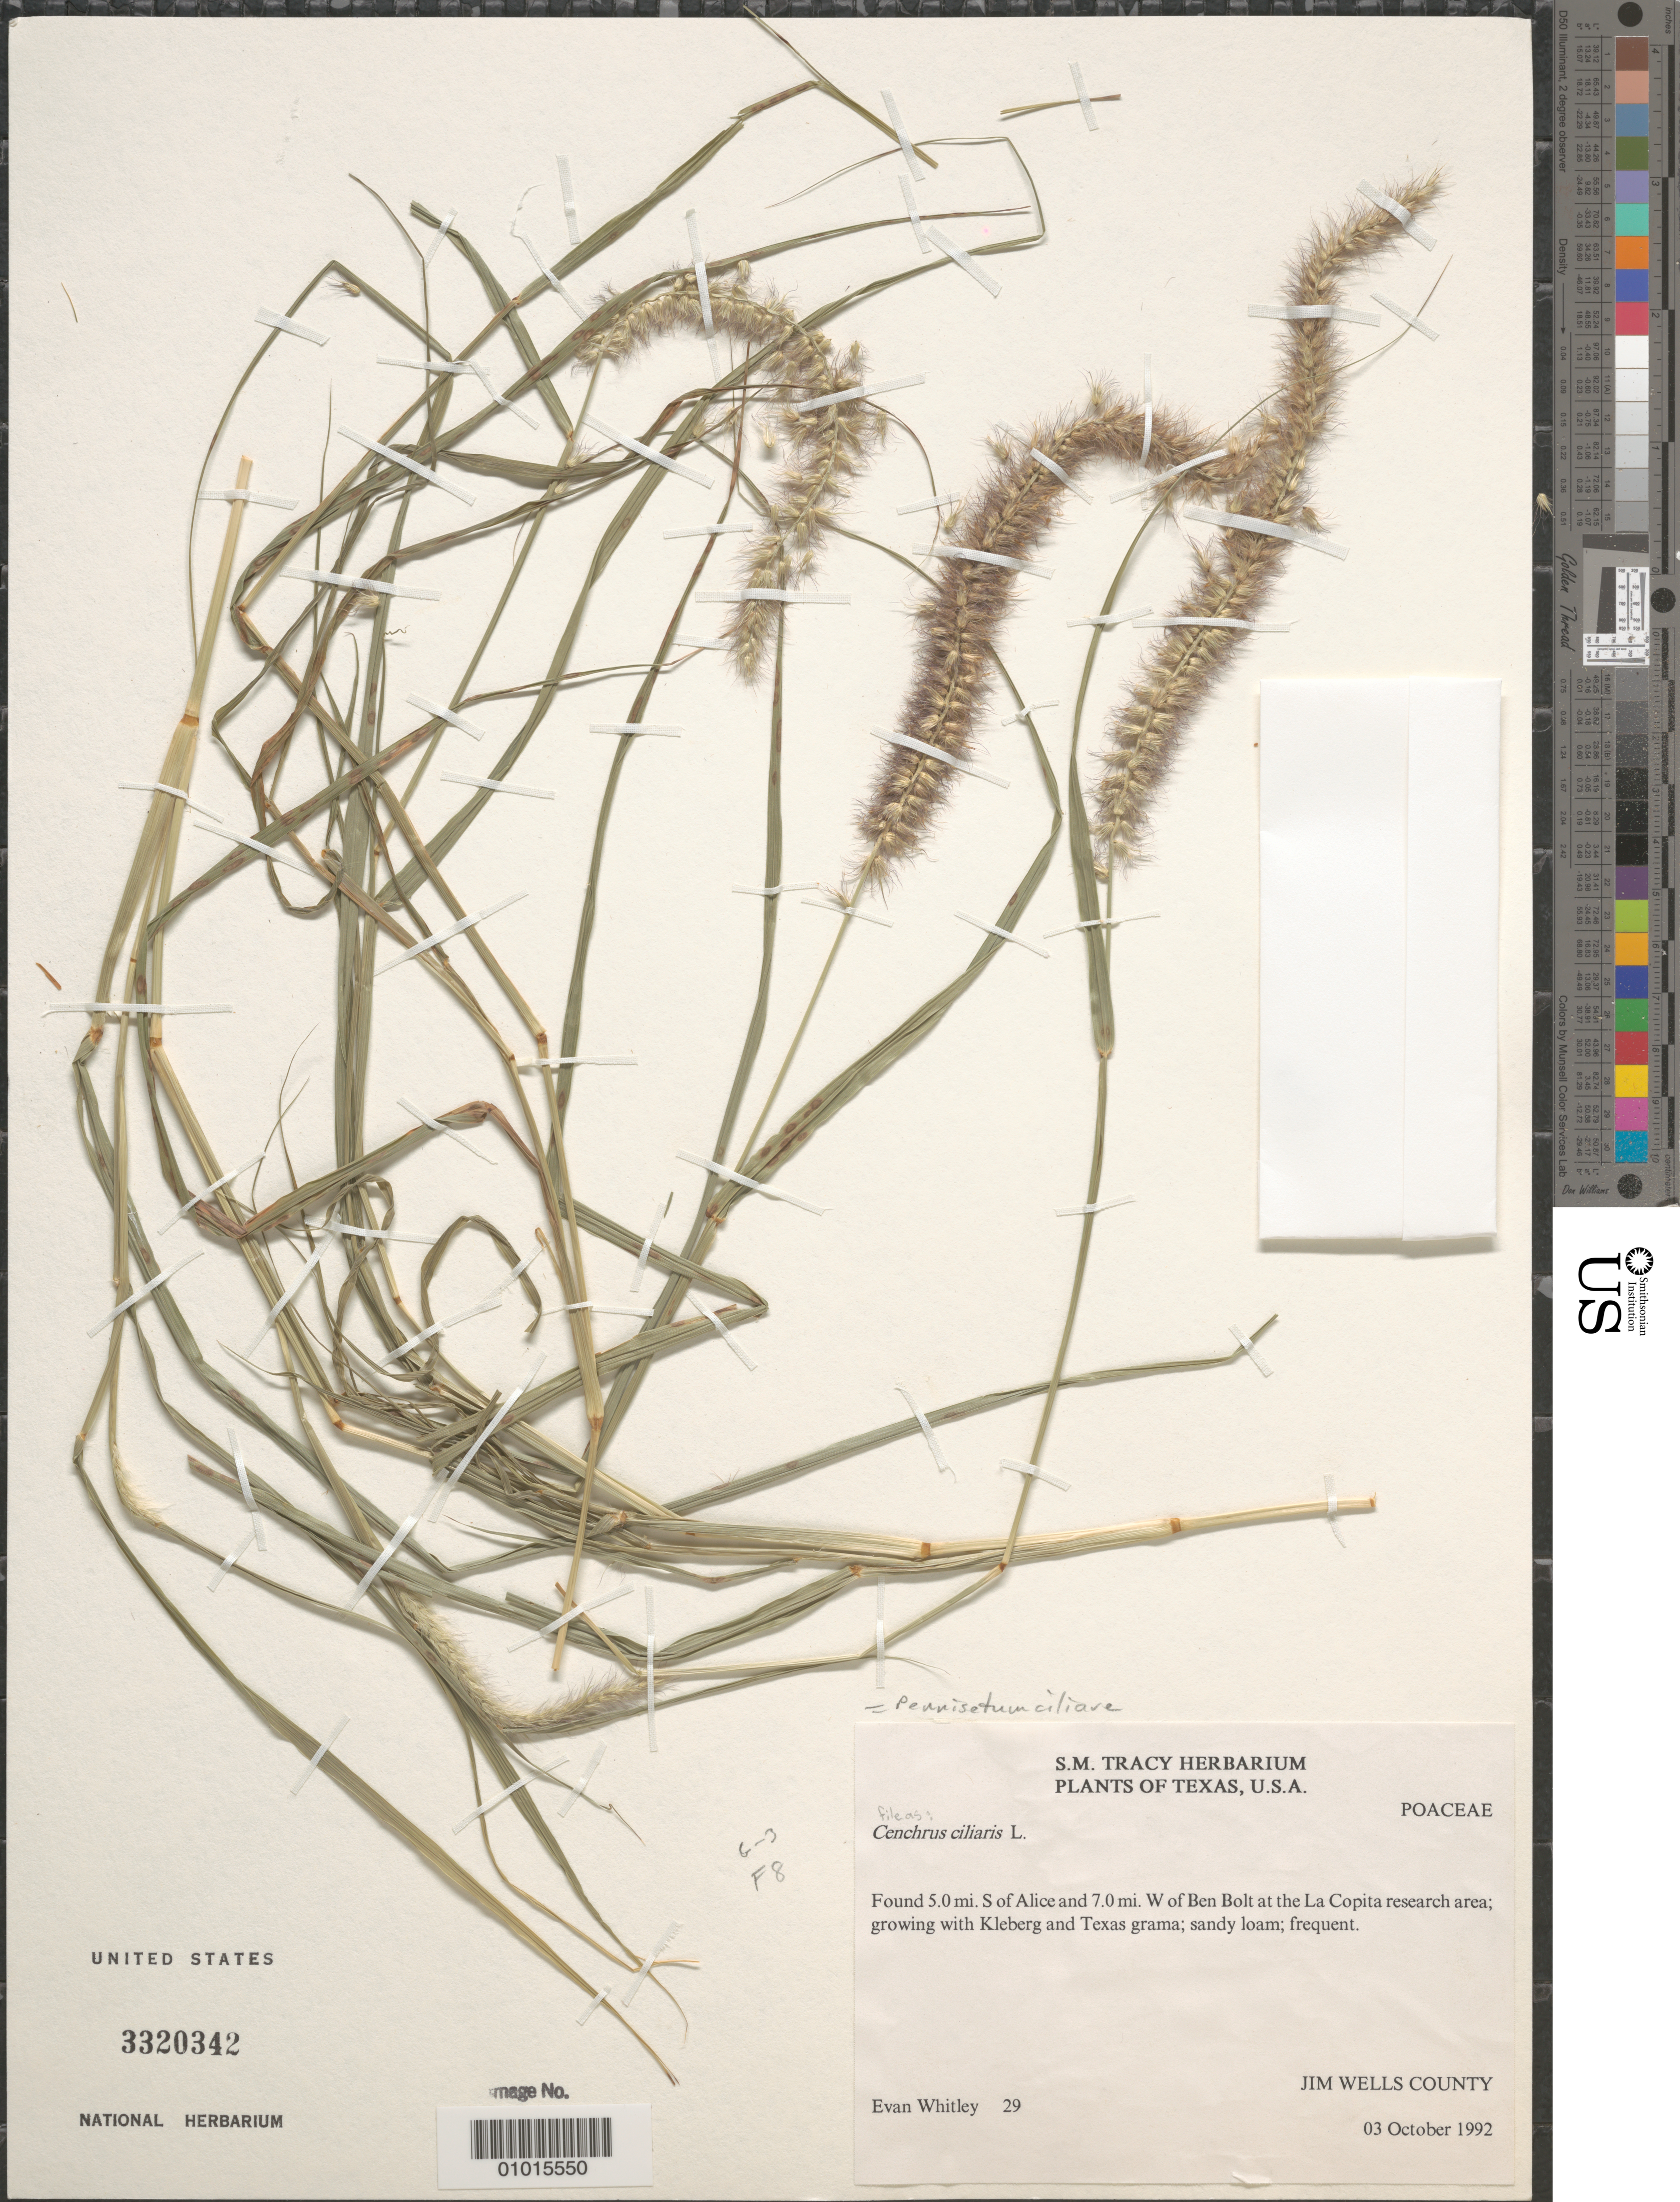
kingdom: Plantae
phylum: Tracheophyta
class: Liliopsida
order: Poales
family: Poaceae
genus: Cenchrus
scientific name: Cenchrus ciliaris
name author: L.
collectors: E. Whitley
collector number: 29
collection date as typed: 03 Oct 1992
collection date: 1992-10-03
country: United States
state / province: Texas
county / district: Jim Wells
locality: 5.0 mi. S of Alice and 7.0 mi. W of the Ben Bolt at the La Copita research area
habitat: Growing with Kleberg and Texas grama; sandy loam; frequent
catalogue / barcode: US 3320342